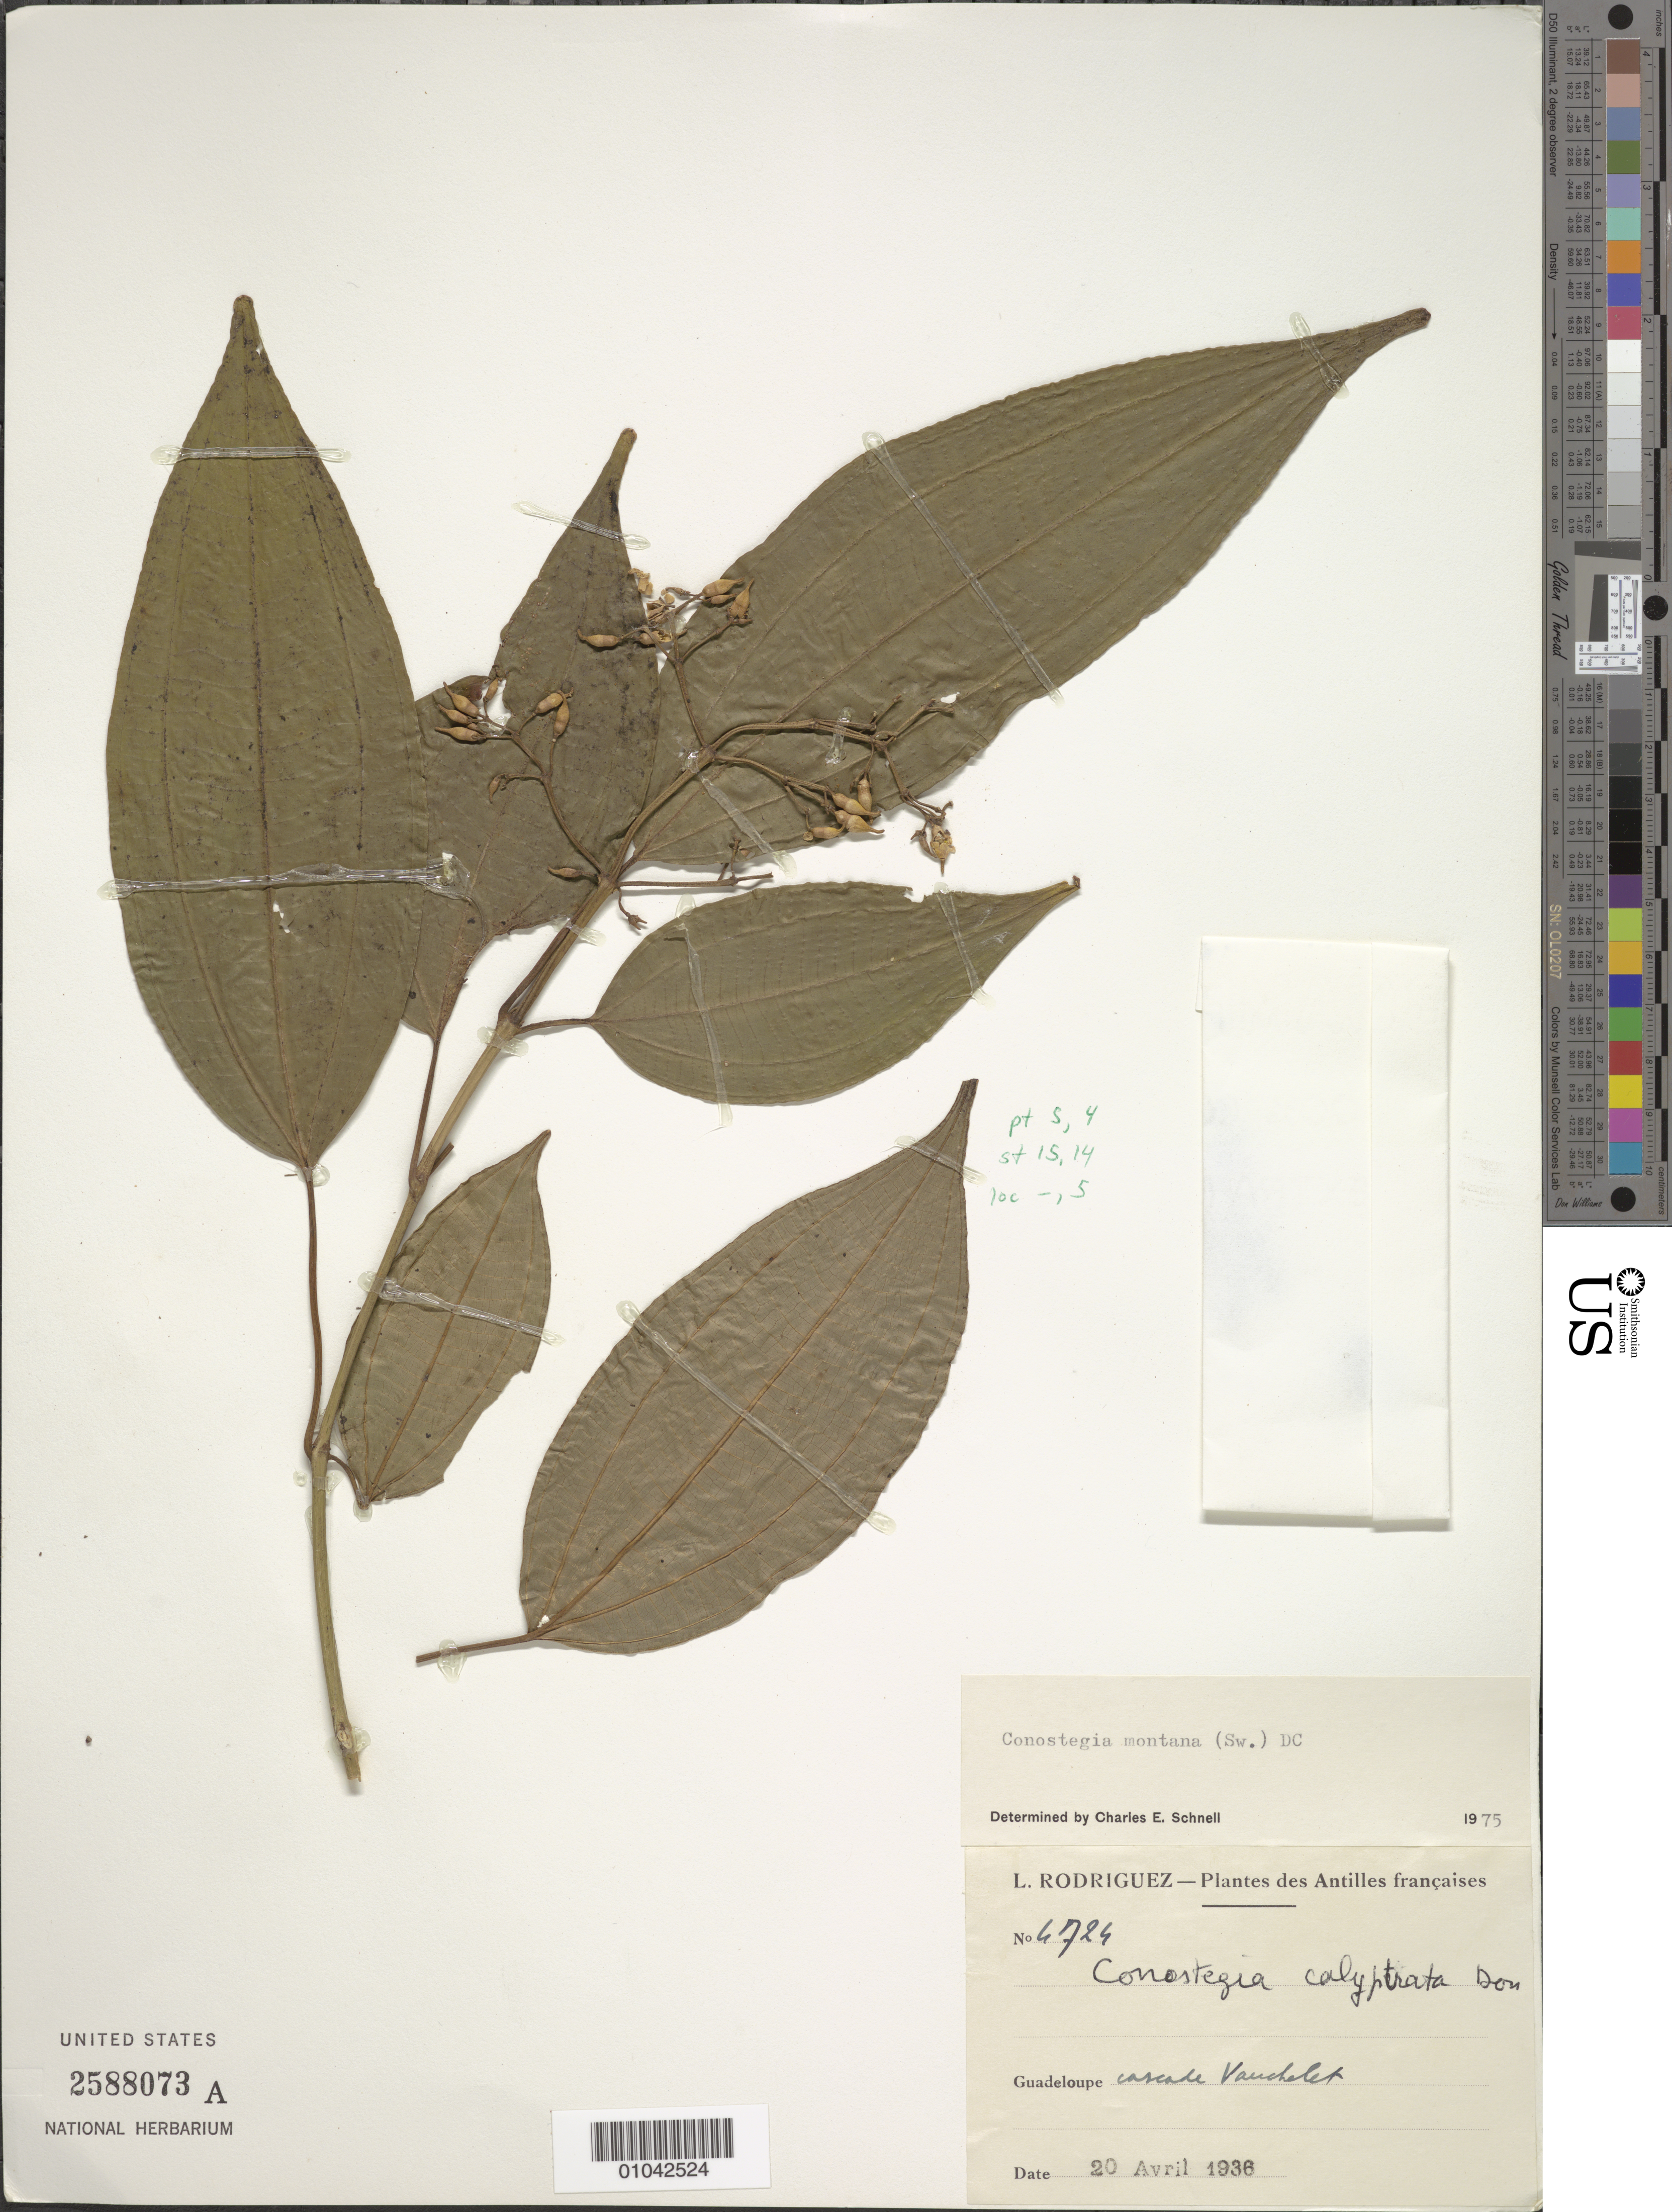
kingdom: Plantae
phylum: Tracheophyta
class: Magnoliopsida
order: Myrtales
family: Melastomataceae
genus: Conostegia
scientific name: Conostegia montana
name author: (Sw.) D. Don ex DC.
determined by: Schnell, C. E.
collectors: L. Rodriguez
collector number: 6724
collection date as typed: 20 Apr 1938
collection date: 1938-04-20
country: Guadeloupe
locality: Cascade Vauchelet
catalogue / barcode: US 2588073A